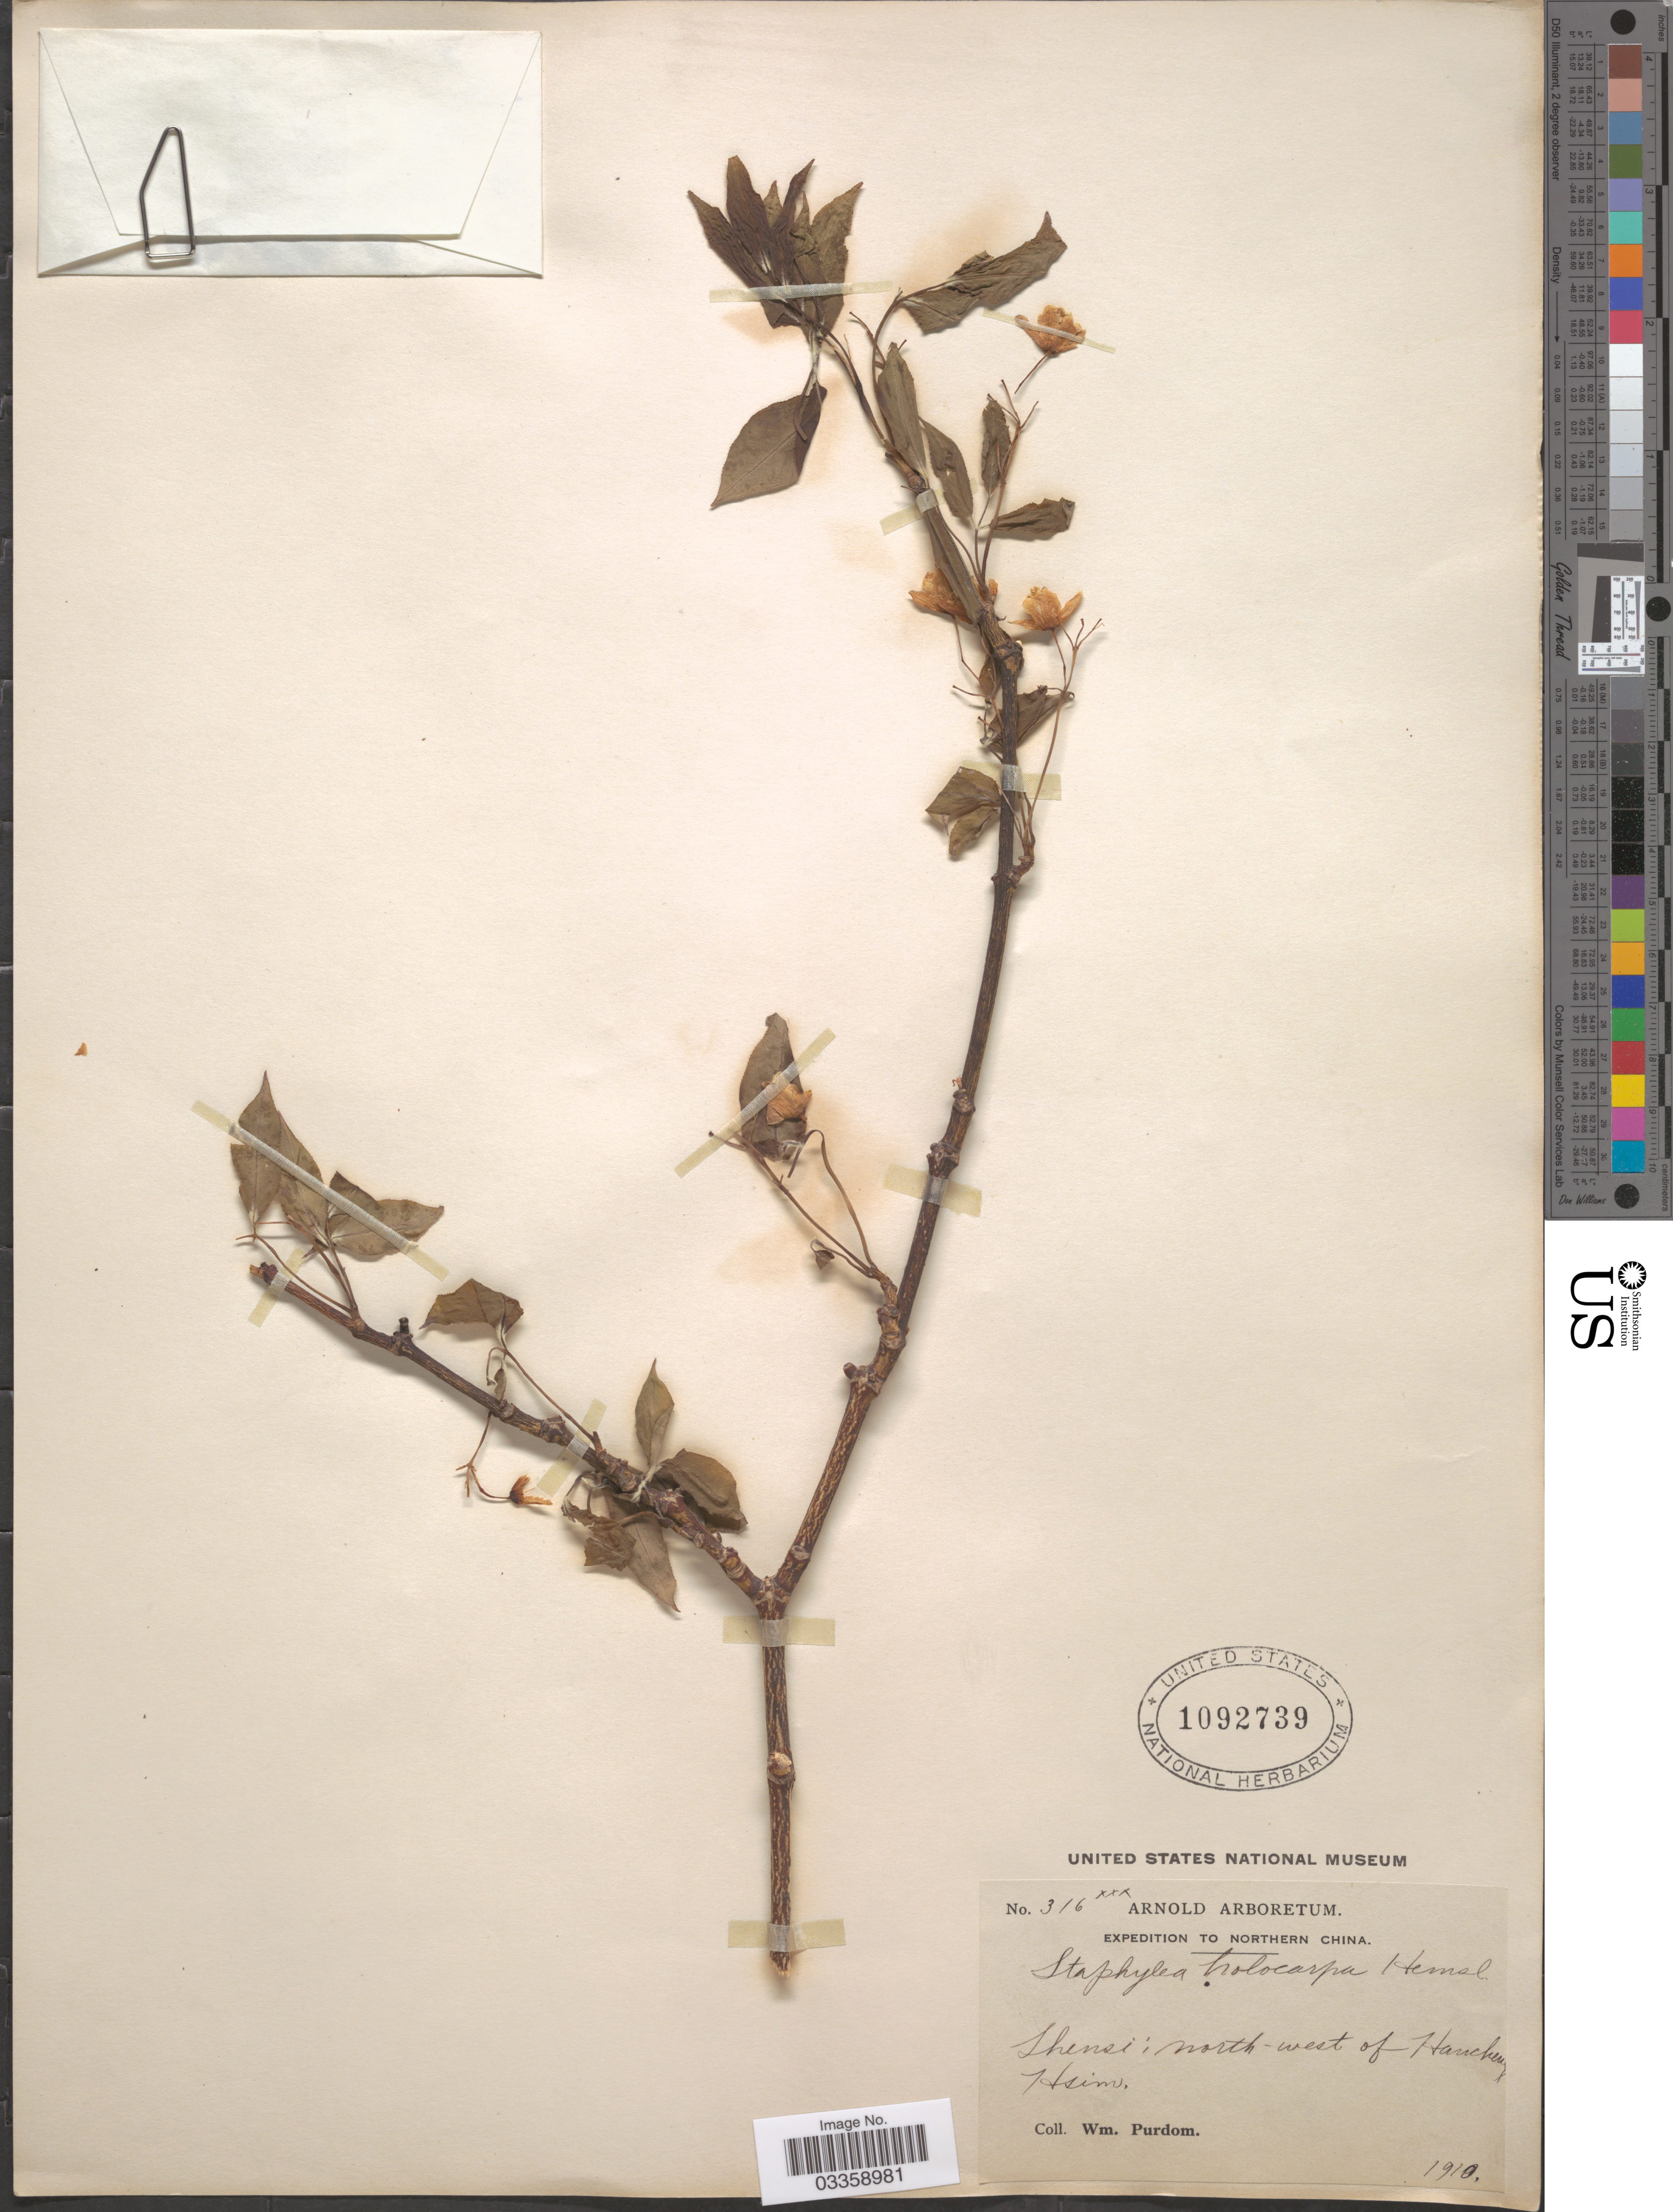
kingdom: Plantae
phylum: Tracheophyta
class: Magnoliopsida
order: Crossosomatales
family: Staphyleaceae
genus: Staphylea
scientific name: Staphylea holocarpa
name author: Hemsl.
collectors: W. Purdom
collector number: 316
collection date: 1910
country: China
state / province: Shaanxi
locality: Northern China. Shensi: north-west of Hancheng [interpreted] Hsim.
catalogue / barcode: US 1092739